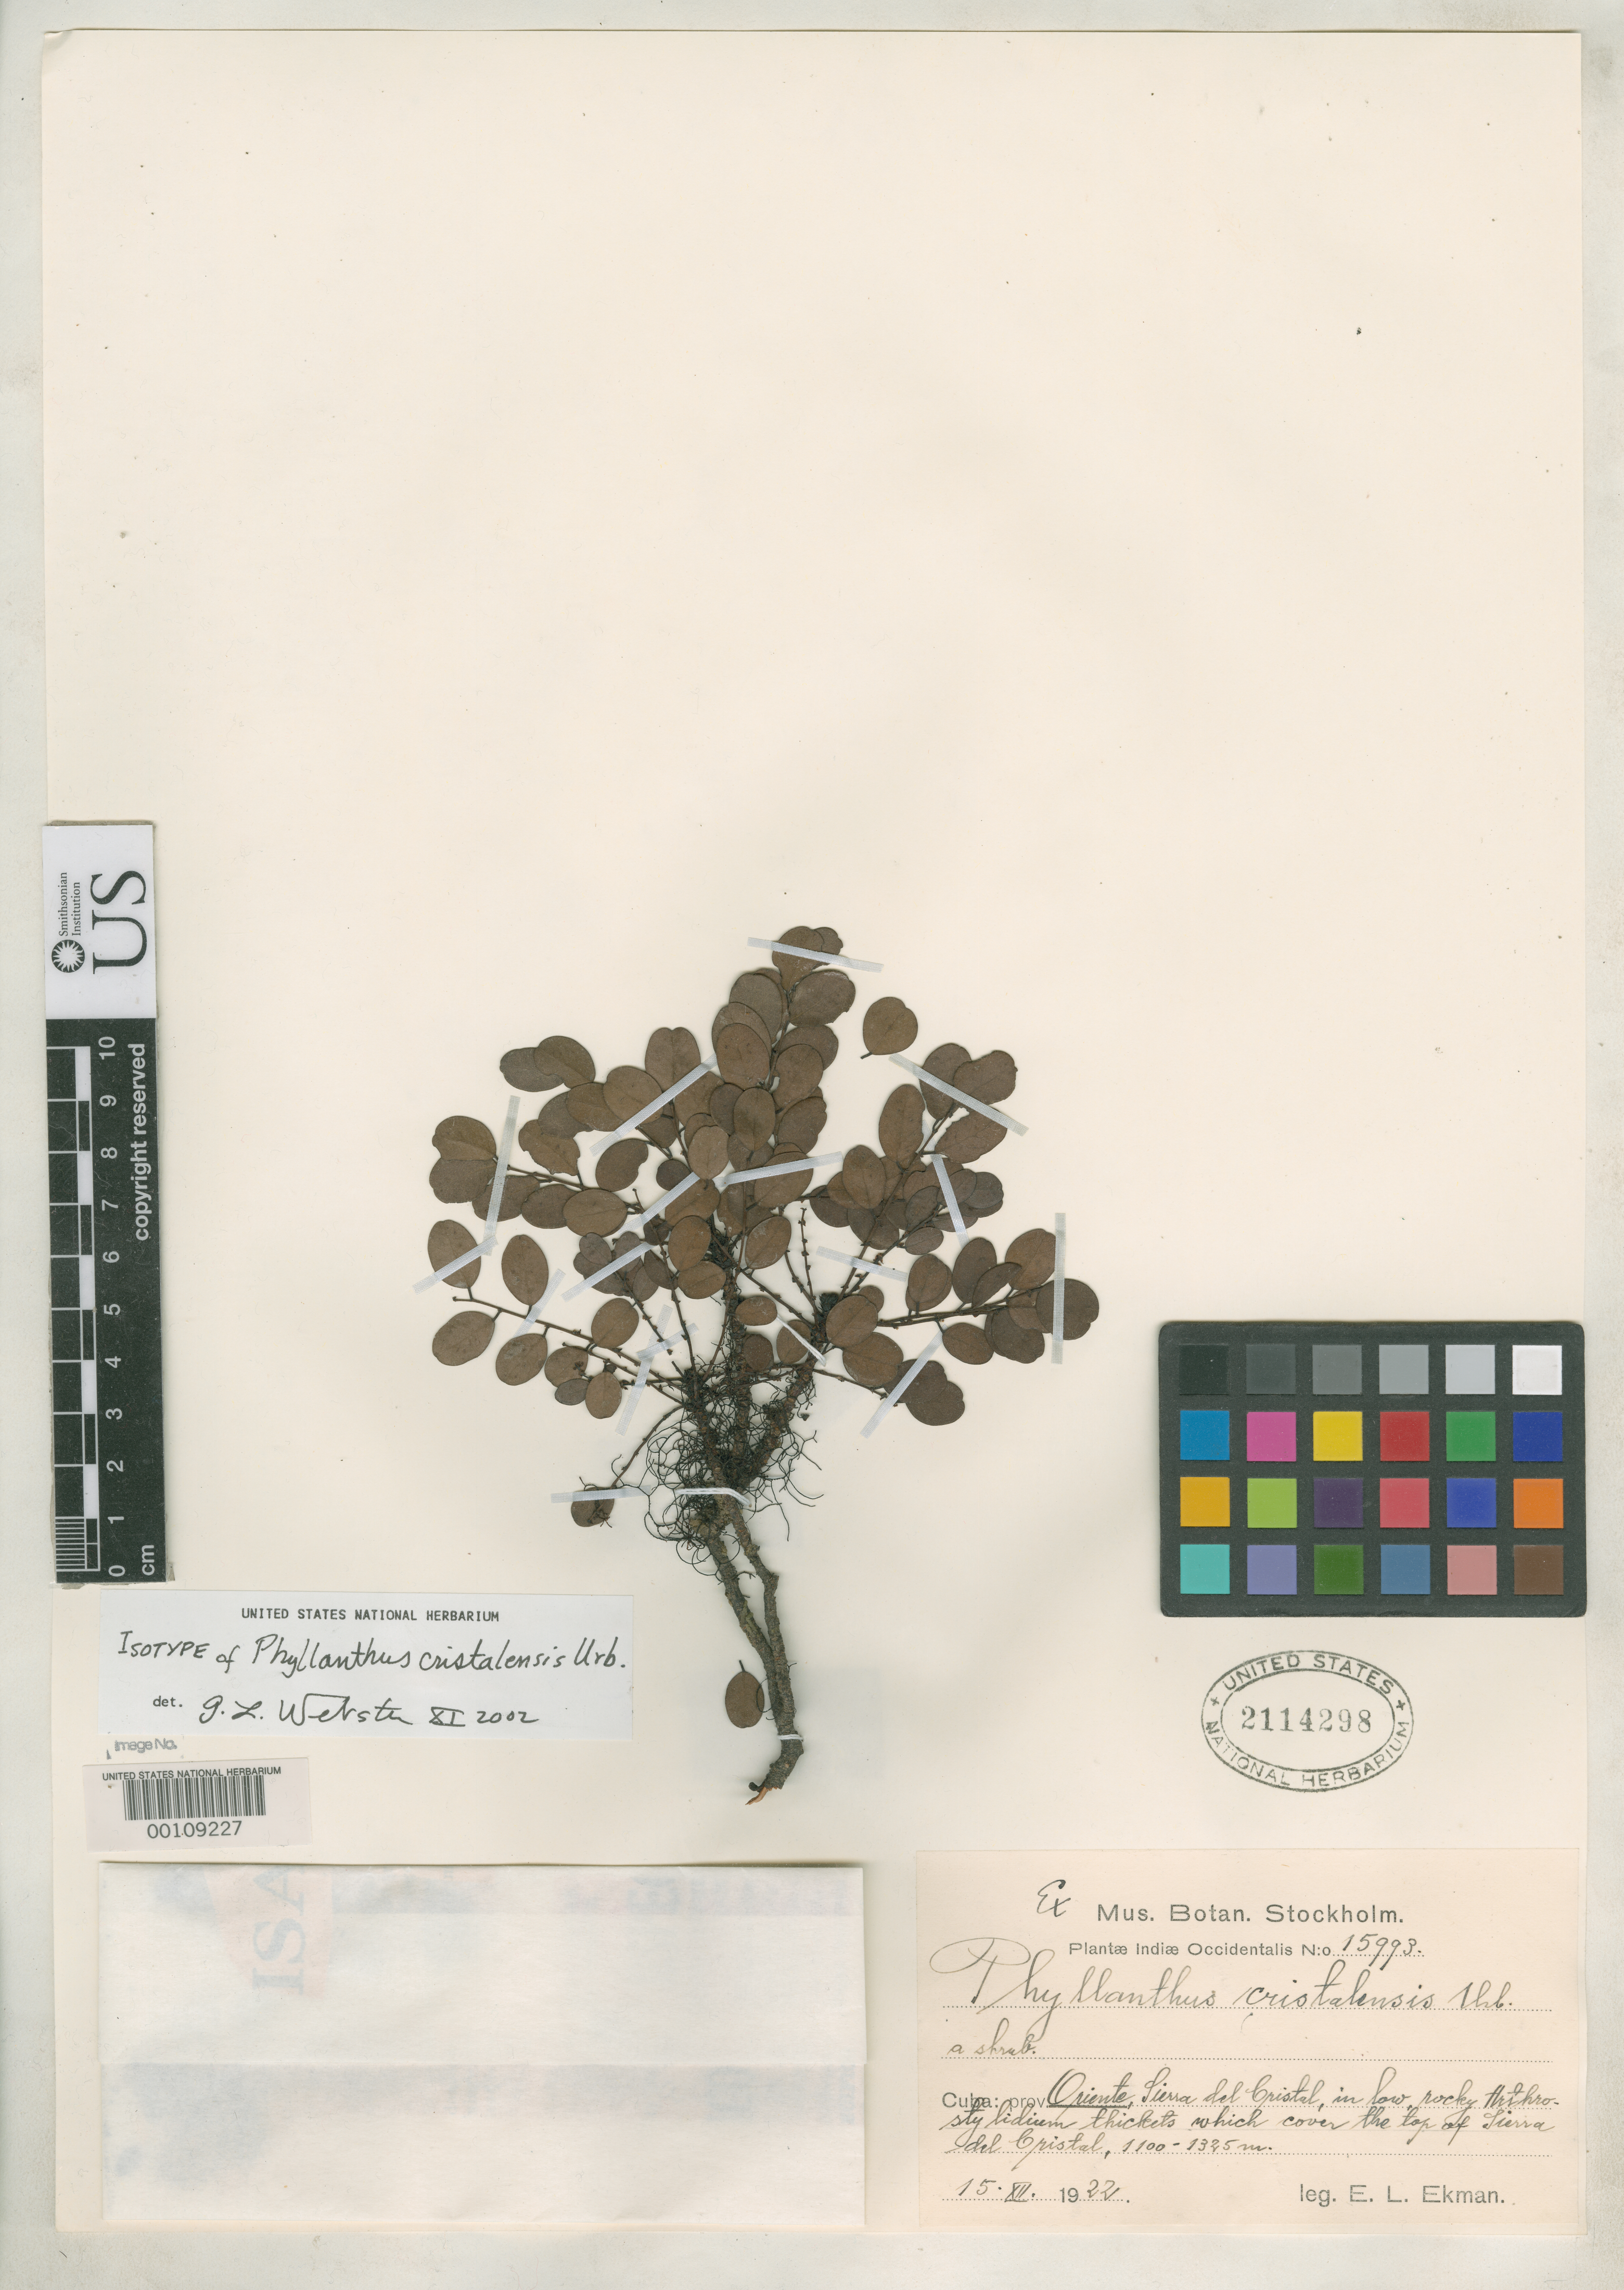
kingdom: Plantae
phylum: Tracheophyta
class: Magnoliopsida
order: Malpighiales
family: Phyllanthaceae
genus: Phyllanthus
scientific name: Phyllanthus cristalensis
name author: Urb.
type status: Isotype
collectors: E. L. Ekman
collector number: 15993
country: Cuba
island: Greater Antilles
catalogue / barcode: US 2114298